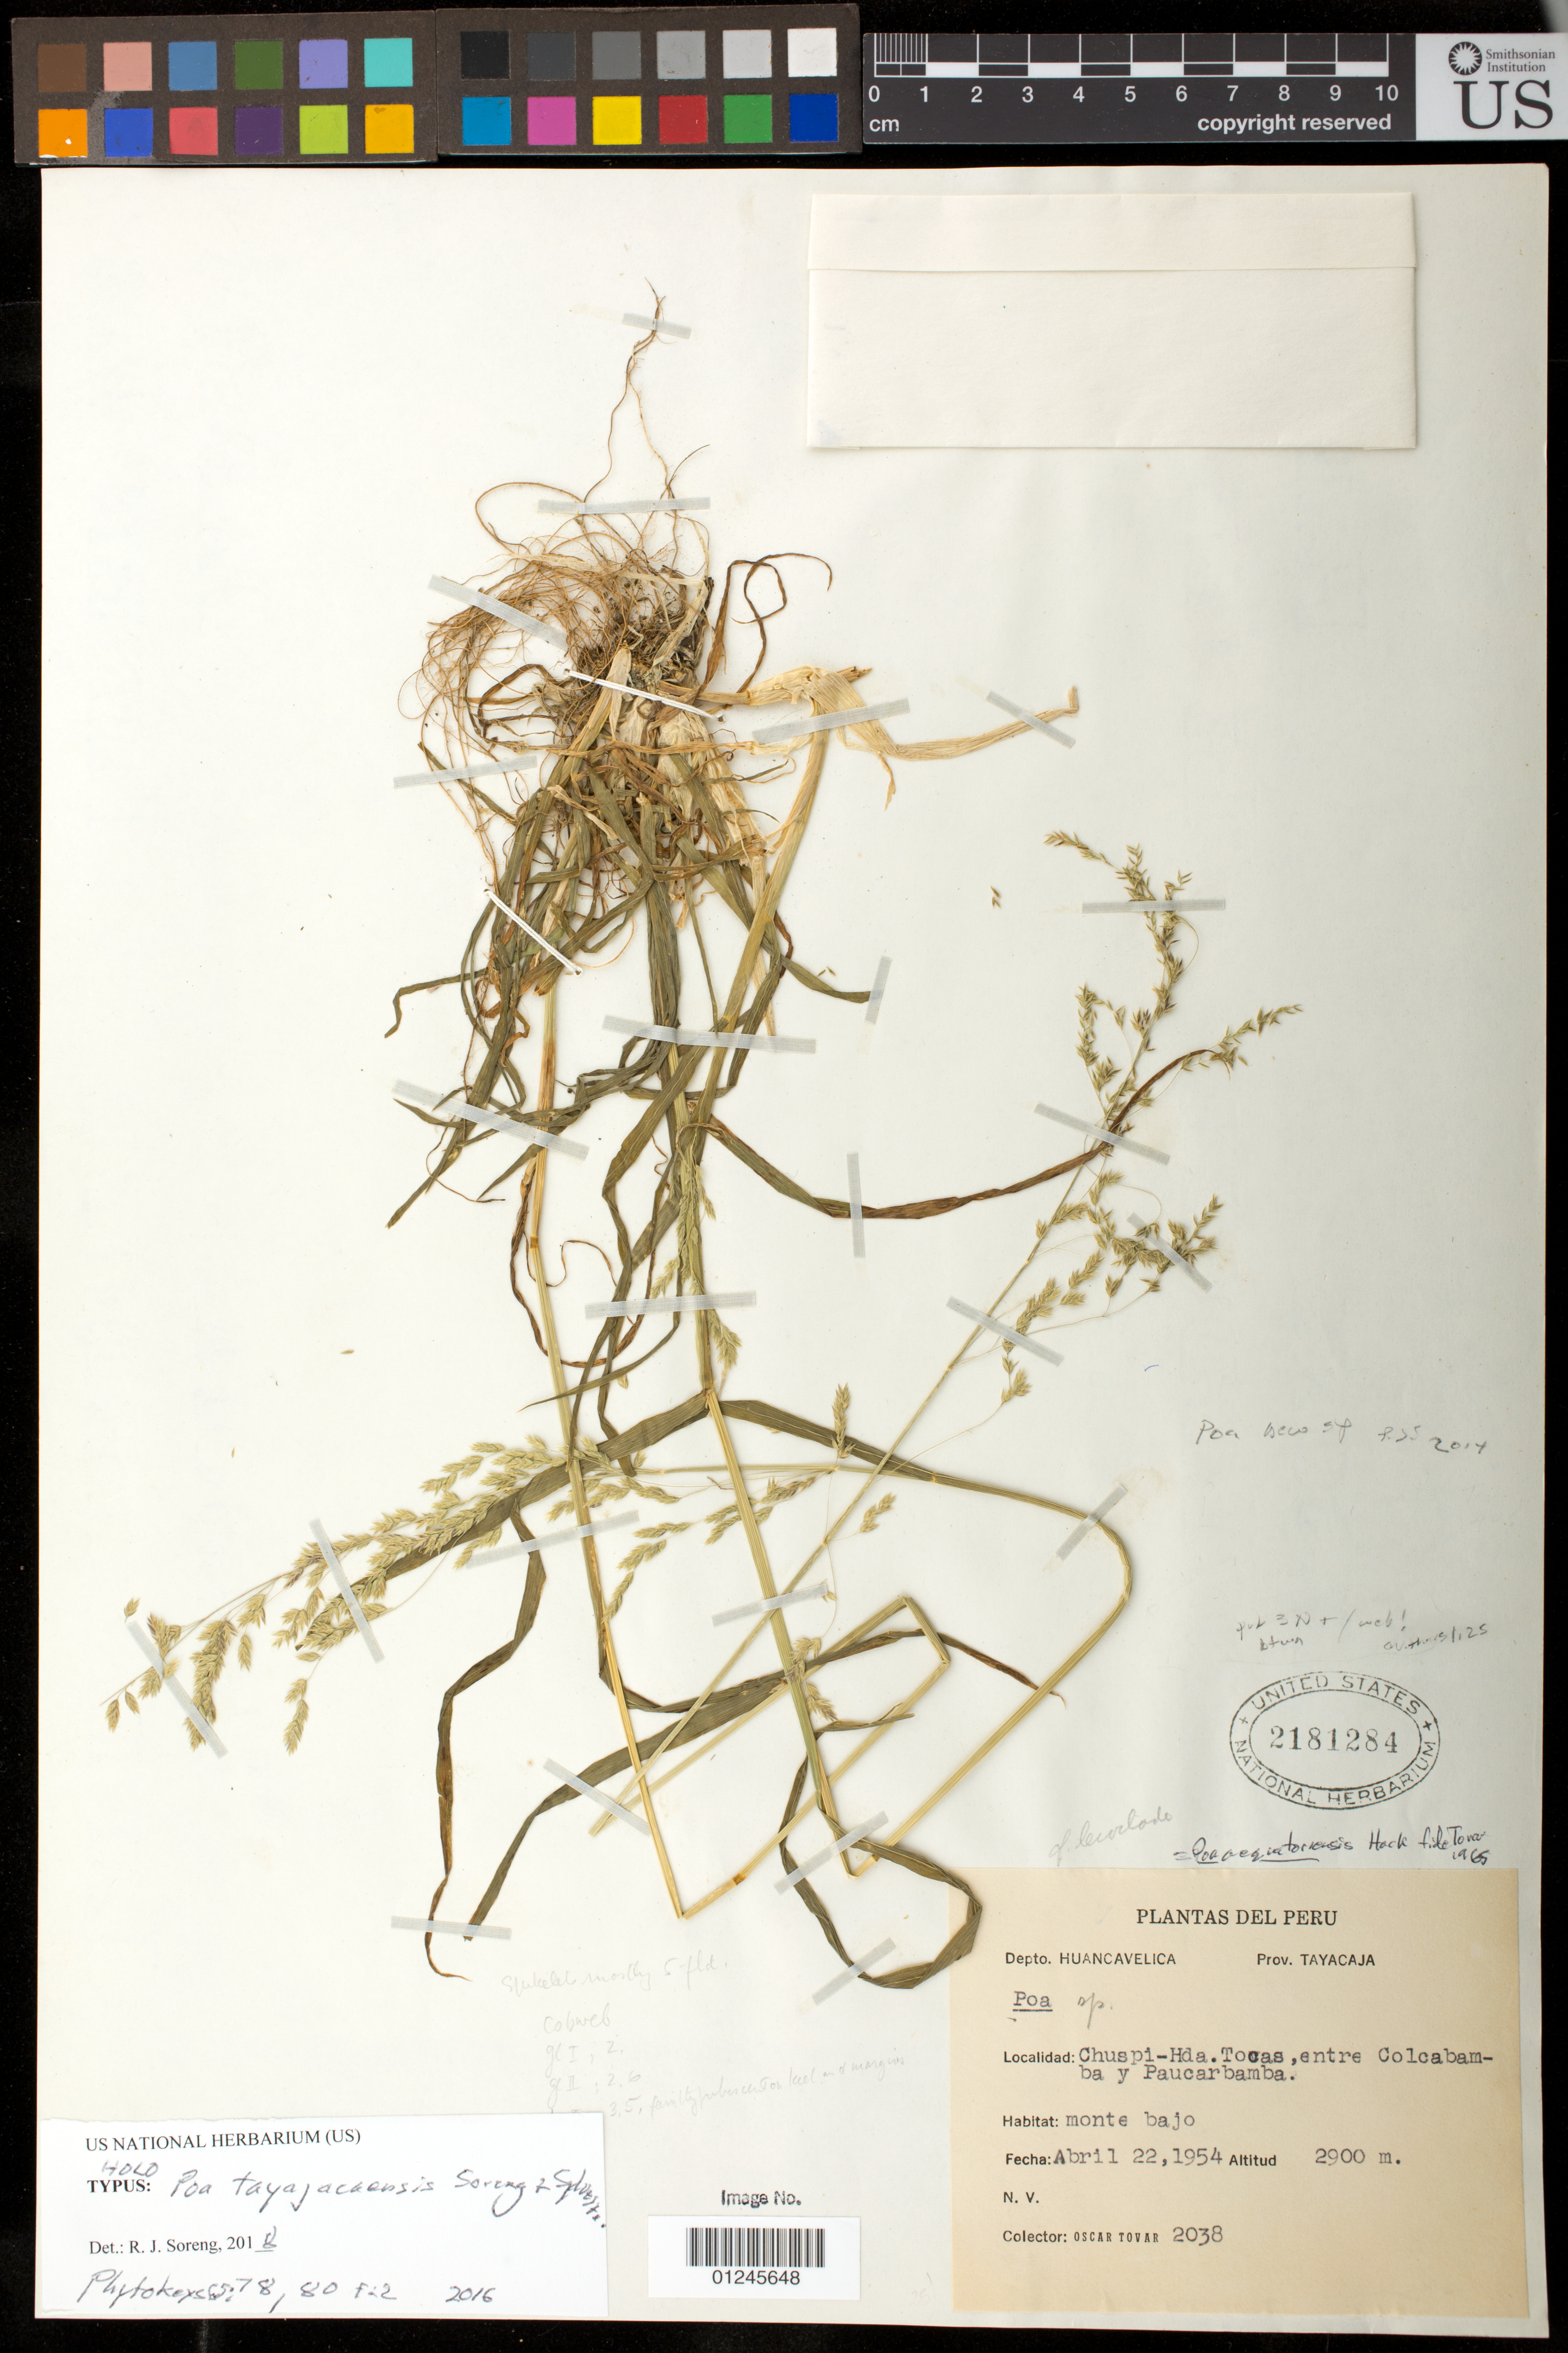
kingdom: Plantae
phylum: Tracheophyta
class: Liliopsida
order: Poales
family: Poaceae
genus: Poa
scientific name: Poa tayajacaensis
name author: Soreng & Sylvester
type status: Holotype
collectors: O. Tovar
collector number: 2038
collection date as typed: Abril 22, 1954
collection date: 1954-04-22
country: Peru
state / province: Huancavelica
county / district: Tayacaja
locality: Chuspi-Hda. Tocas, entre Colcabamba y Paucarbamba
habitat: monte bajo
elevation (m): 2900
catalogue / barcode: US 2181284